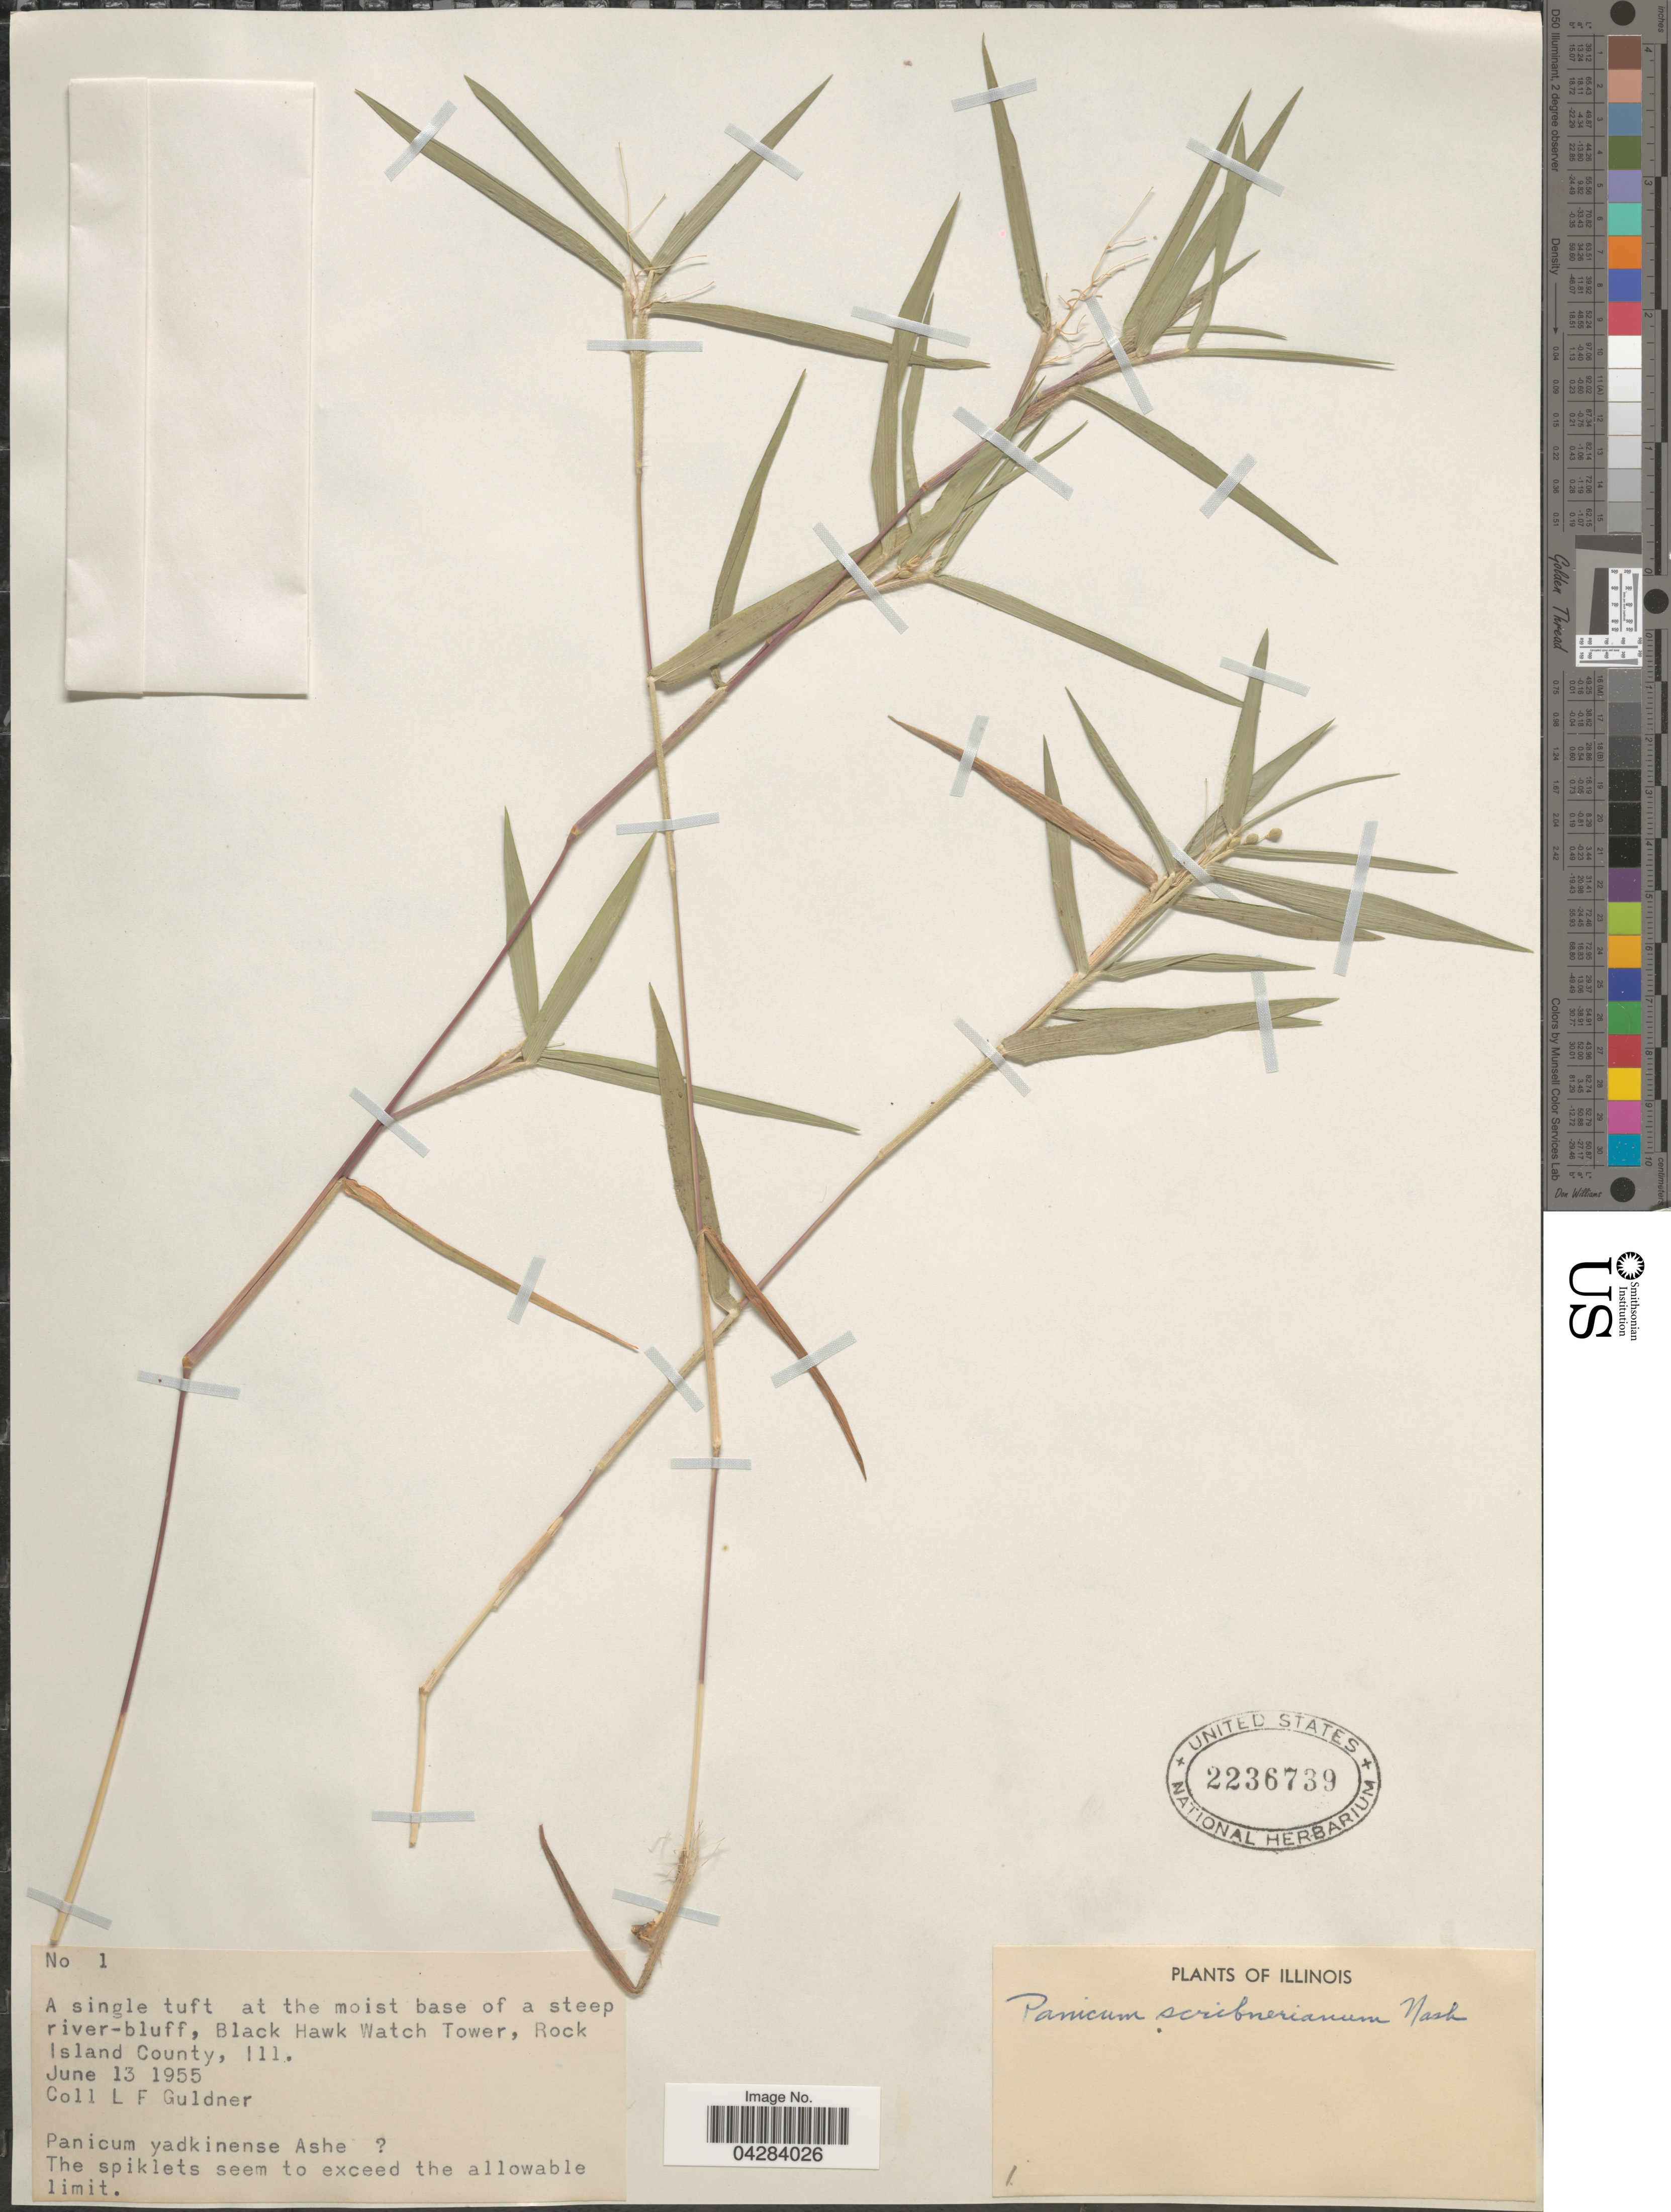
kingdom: Plantae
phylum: Tracheophyta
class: Liliopsida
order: Poales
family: Poaceae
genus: Dichanthelium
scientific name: Dichanthelium oligosanthes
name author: (Schult.) Gould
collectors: L. Guldner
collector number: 1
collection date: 1955-06-13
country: United States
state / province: Illinois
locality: At the moist base of a steep river-bluff, Black Hawk Watch Tower, Rock Island County.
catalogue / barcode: US 2236739